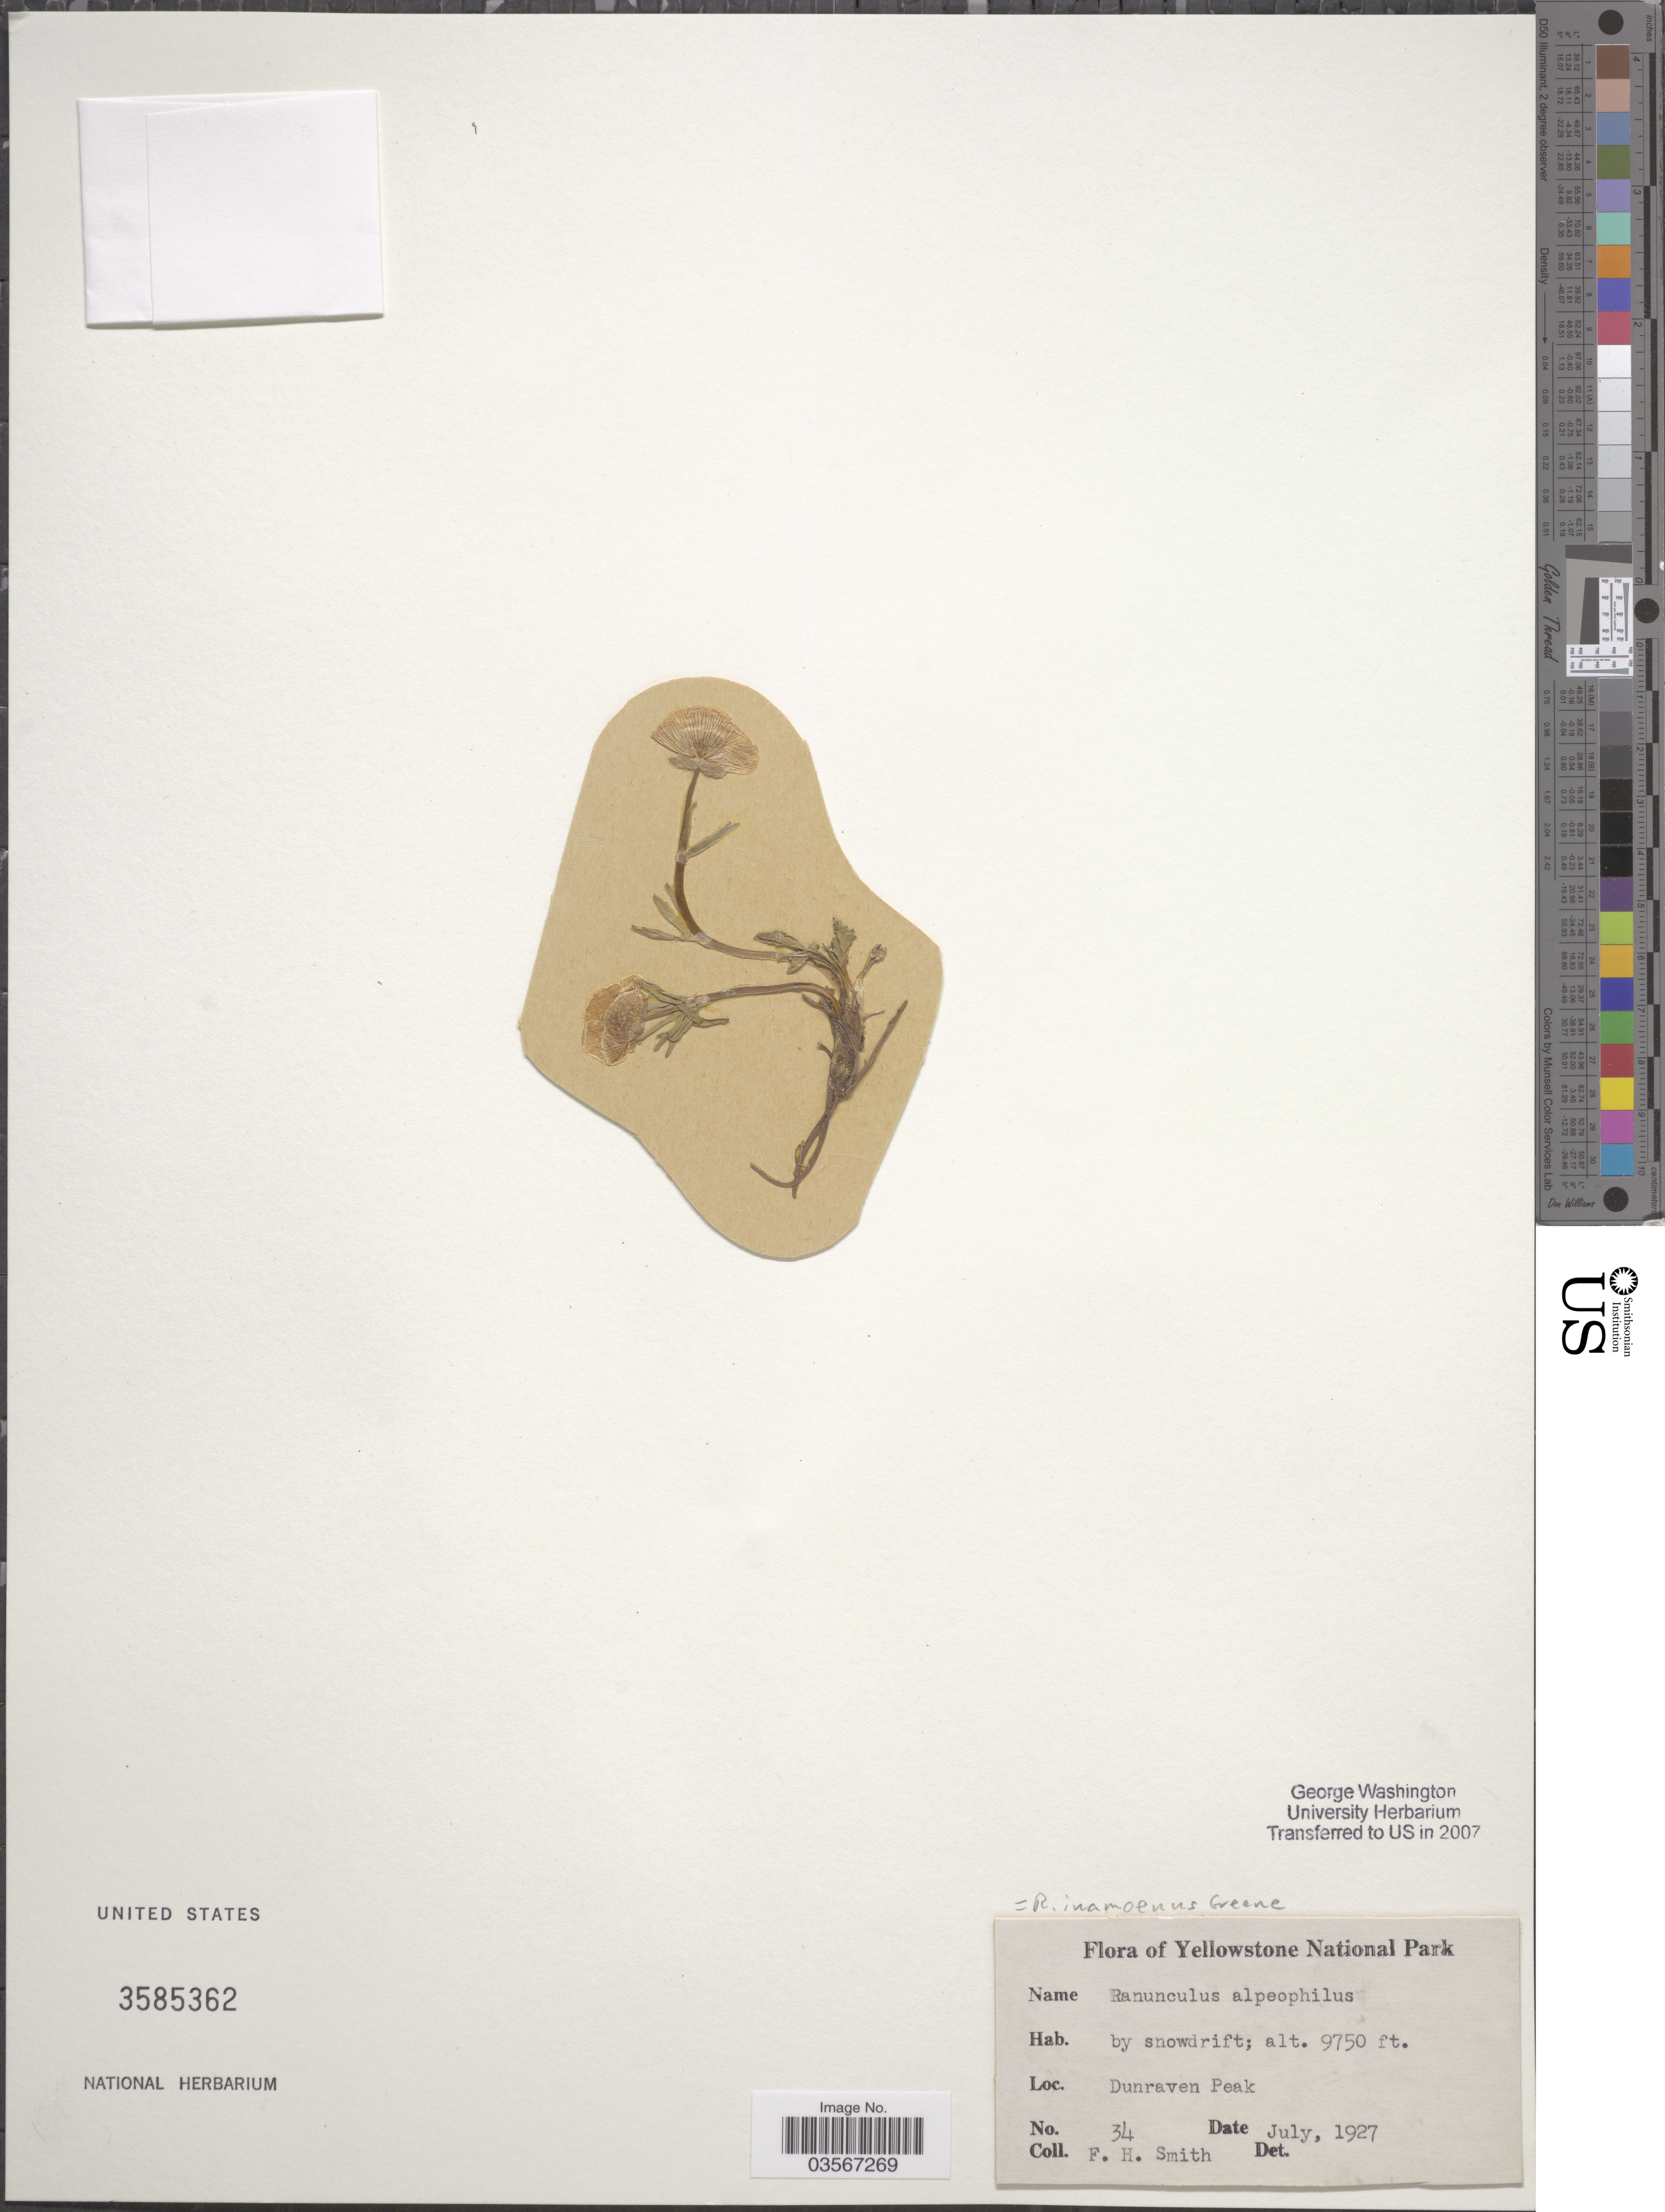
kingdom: Plantae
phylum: Tracheophyta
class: Magnoliopsida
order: Ranunculales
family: Ranunculaceae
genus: Ranunculus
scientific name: Ranunculus inamoenus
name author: Greene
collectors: F. Smith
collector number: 34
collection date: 1927-07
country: United States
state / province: Wyoming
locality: Yellowstone National Park. By snowdrift. Dunraven Peak.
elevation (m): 2972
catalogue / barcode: US 3585362